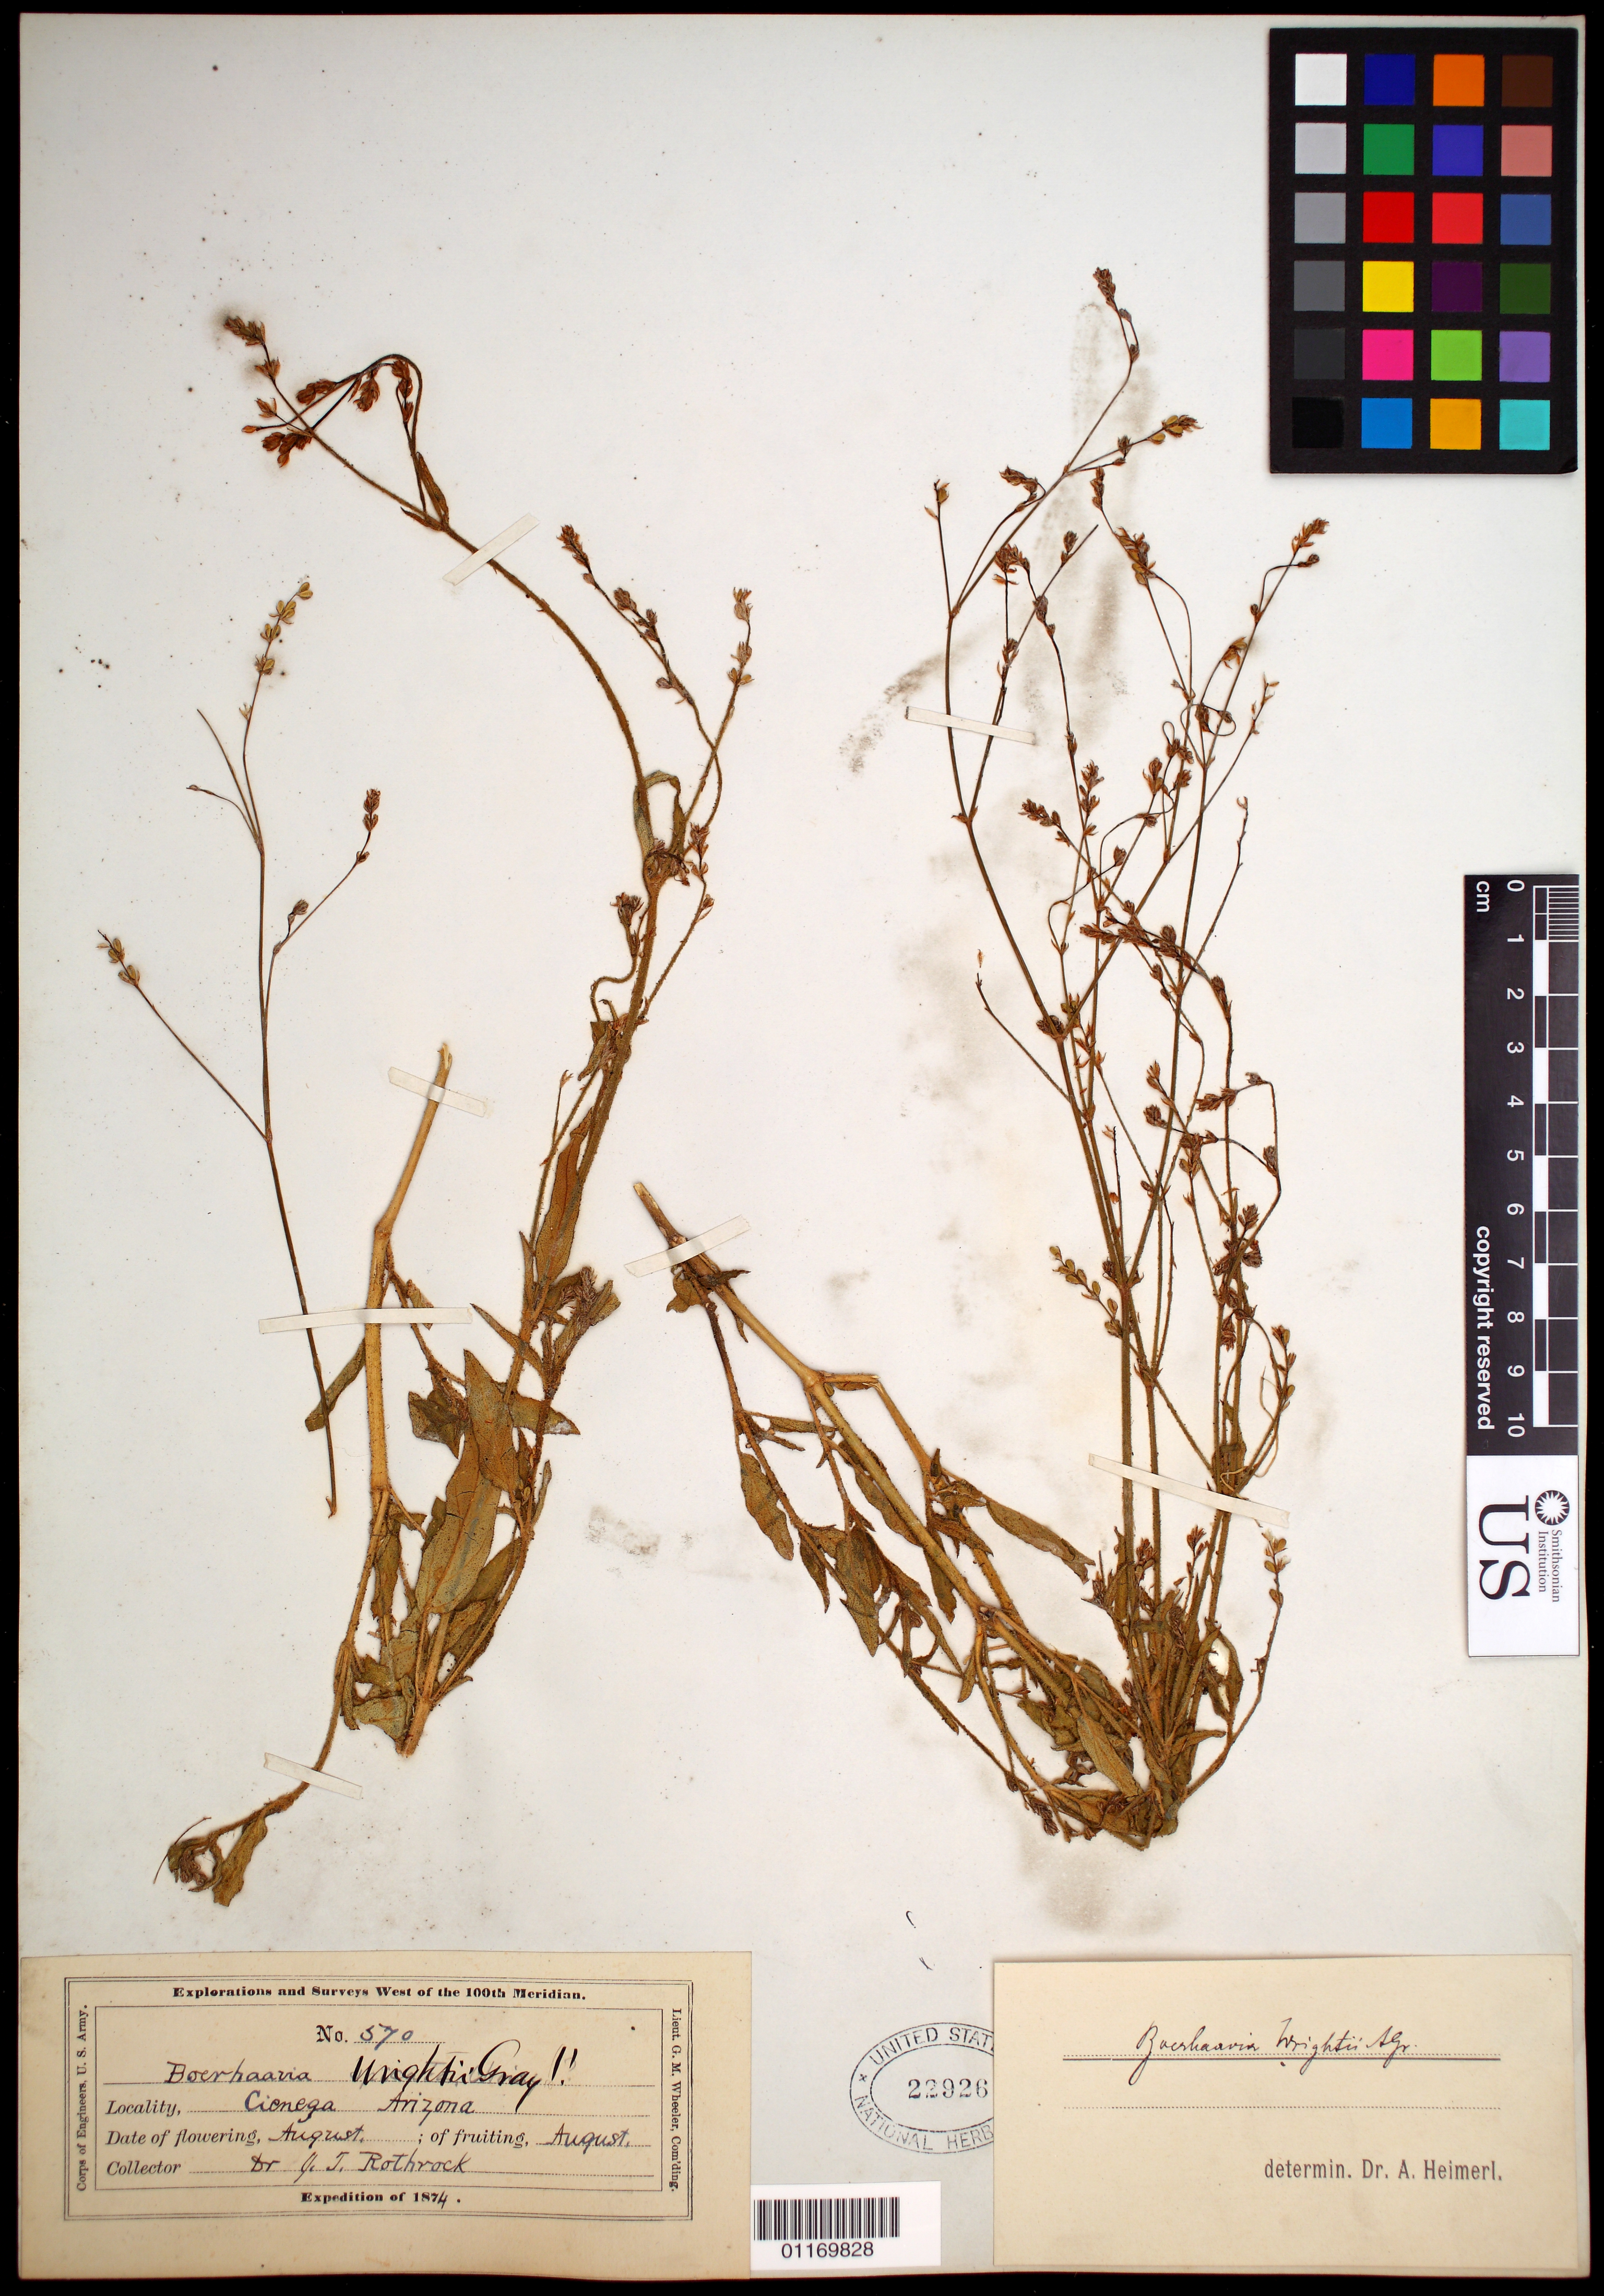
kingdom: Plantae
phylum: Tracheophyta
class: Magnoliopsida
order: Caryophyllales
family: Nyctaginaceae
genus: Boerhavia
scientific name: Boerhavia wrightii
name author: A. Gray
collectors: J. T. Rothrock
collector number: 570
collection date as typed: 1874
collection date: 1874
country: United States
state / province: Arizona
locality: Cienega.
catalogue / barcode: US 22926